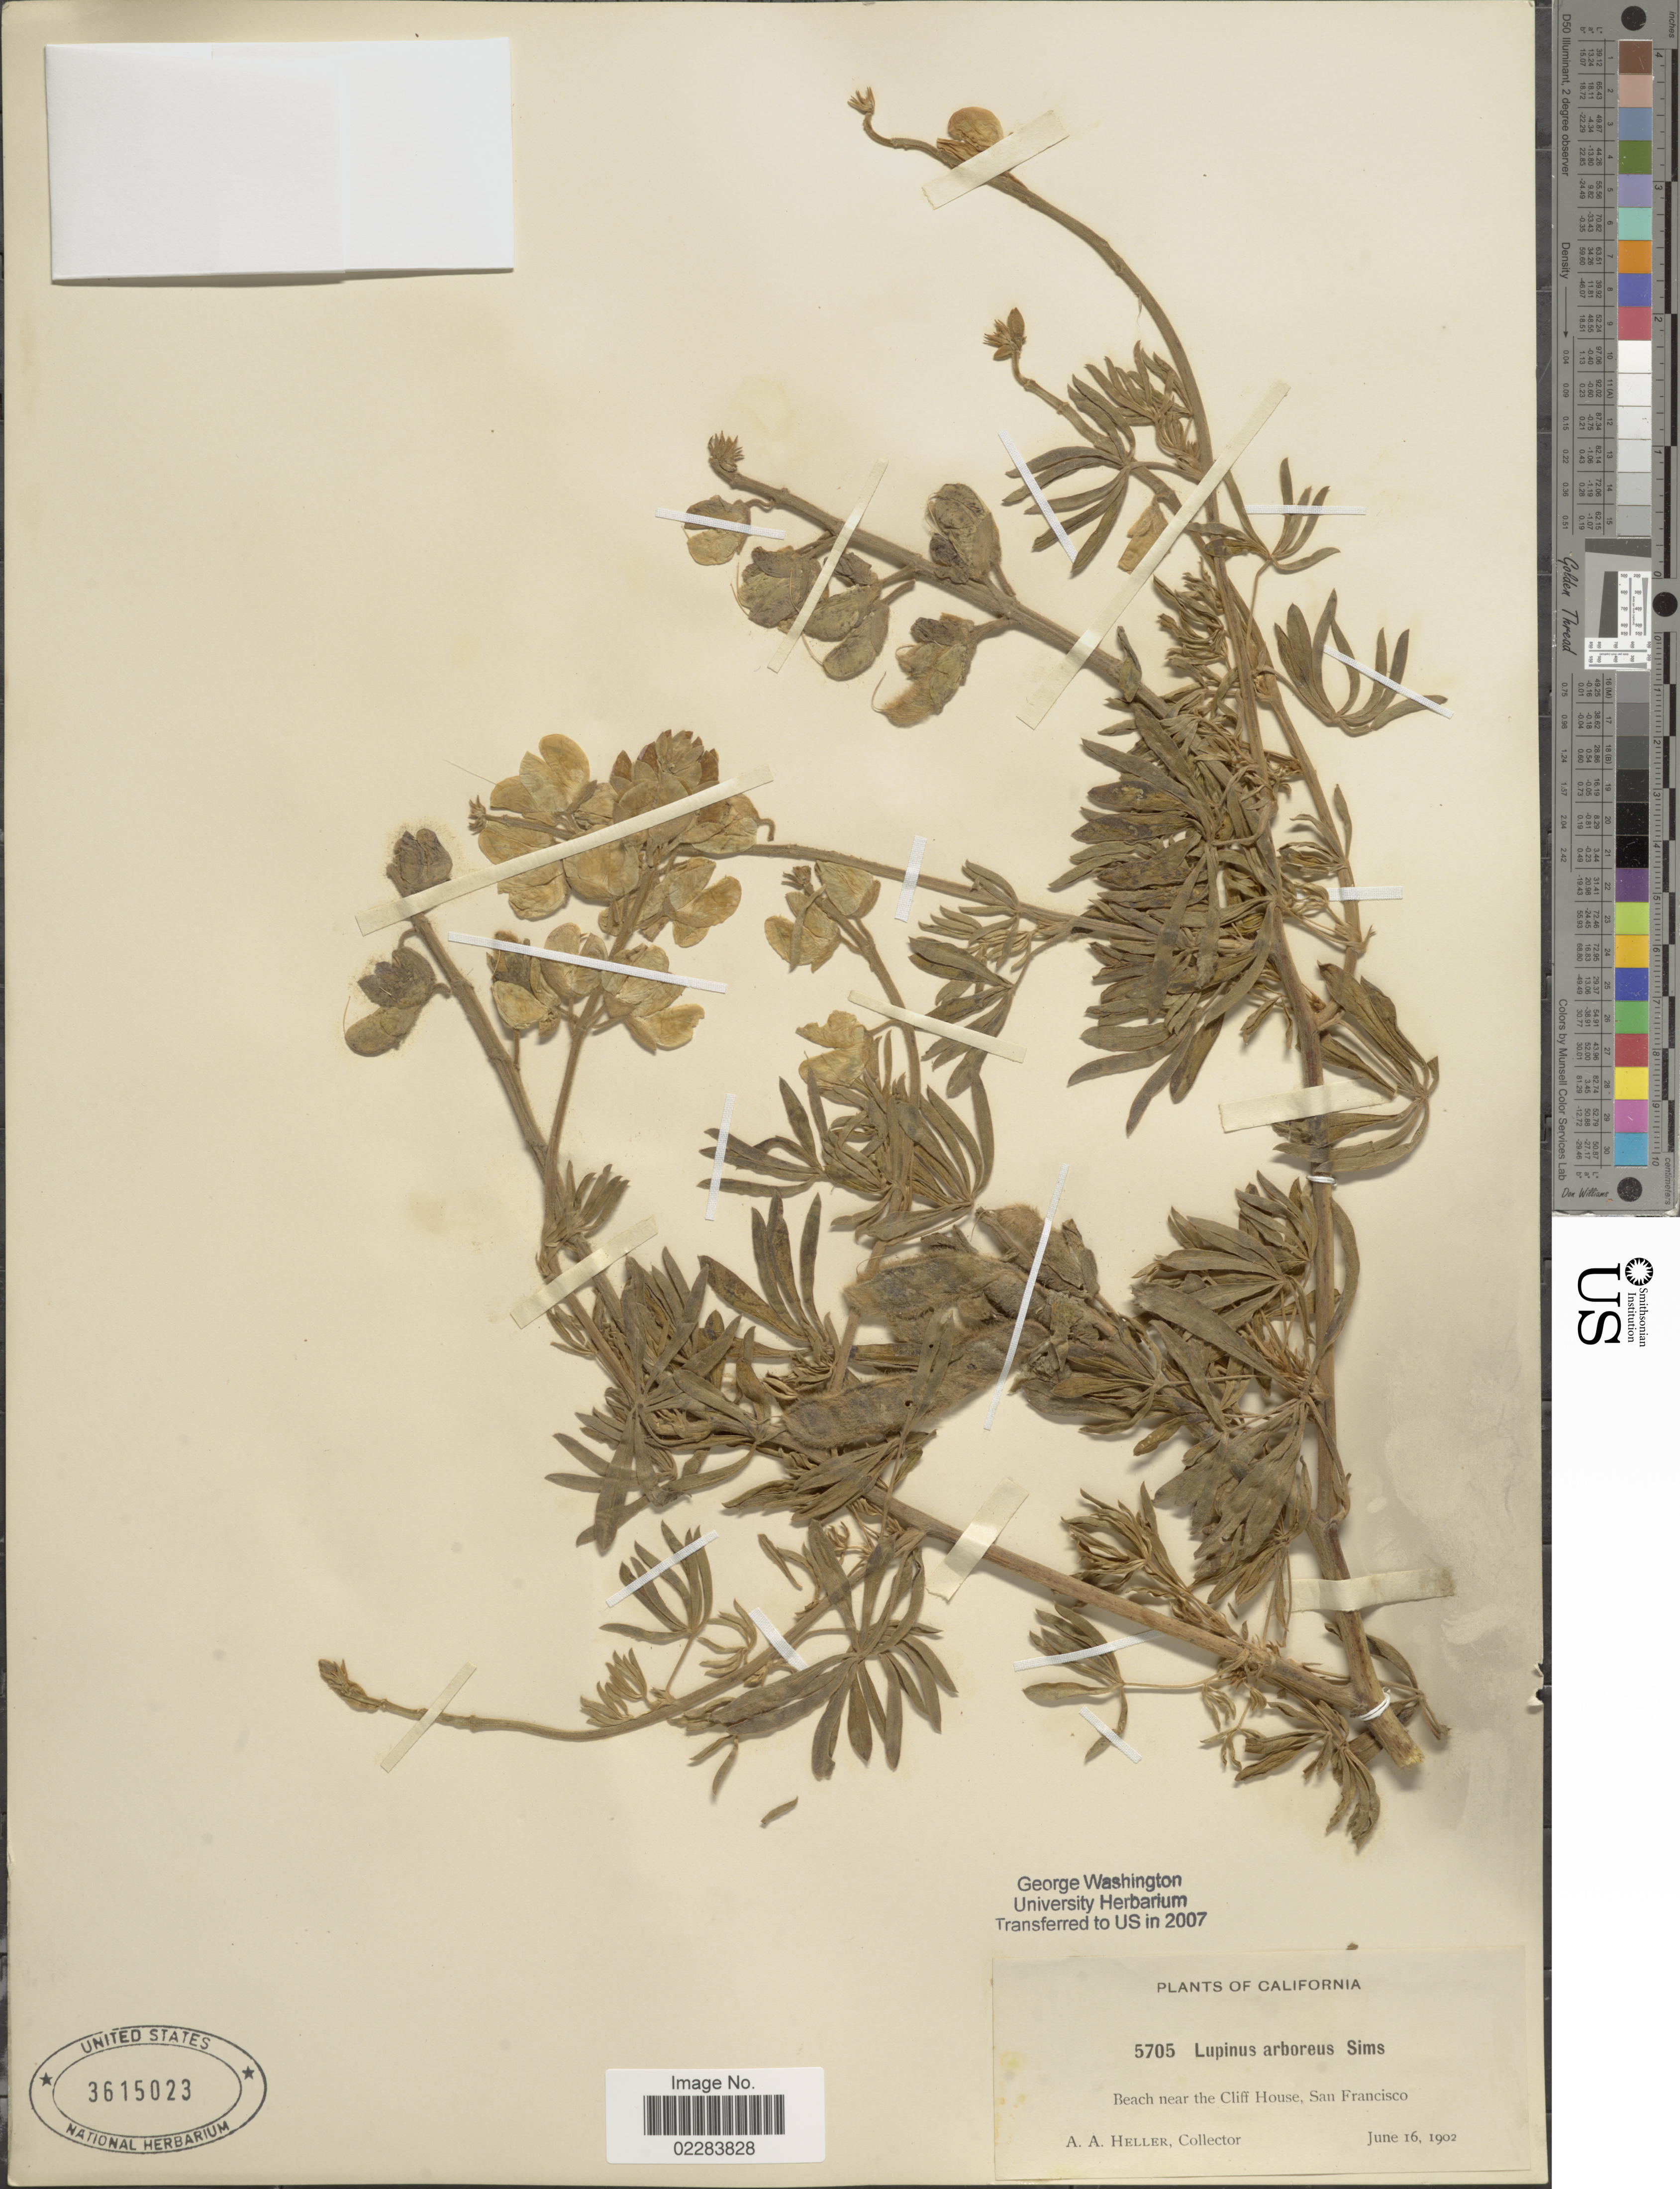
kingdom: Plantae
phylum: Tracheophyta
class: Magnoliopsida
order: Fabales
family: Fabaceae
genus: Lupinus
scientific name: Lupinus arboreus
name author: Sims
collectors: A. A. Heller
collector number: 5705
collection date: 1902-06-16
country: United States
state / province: California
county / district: San Francisco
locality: Beach near the Cliff House, San francisco.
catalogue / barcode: US 3615023